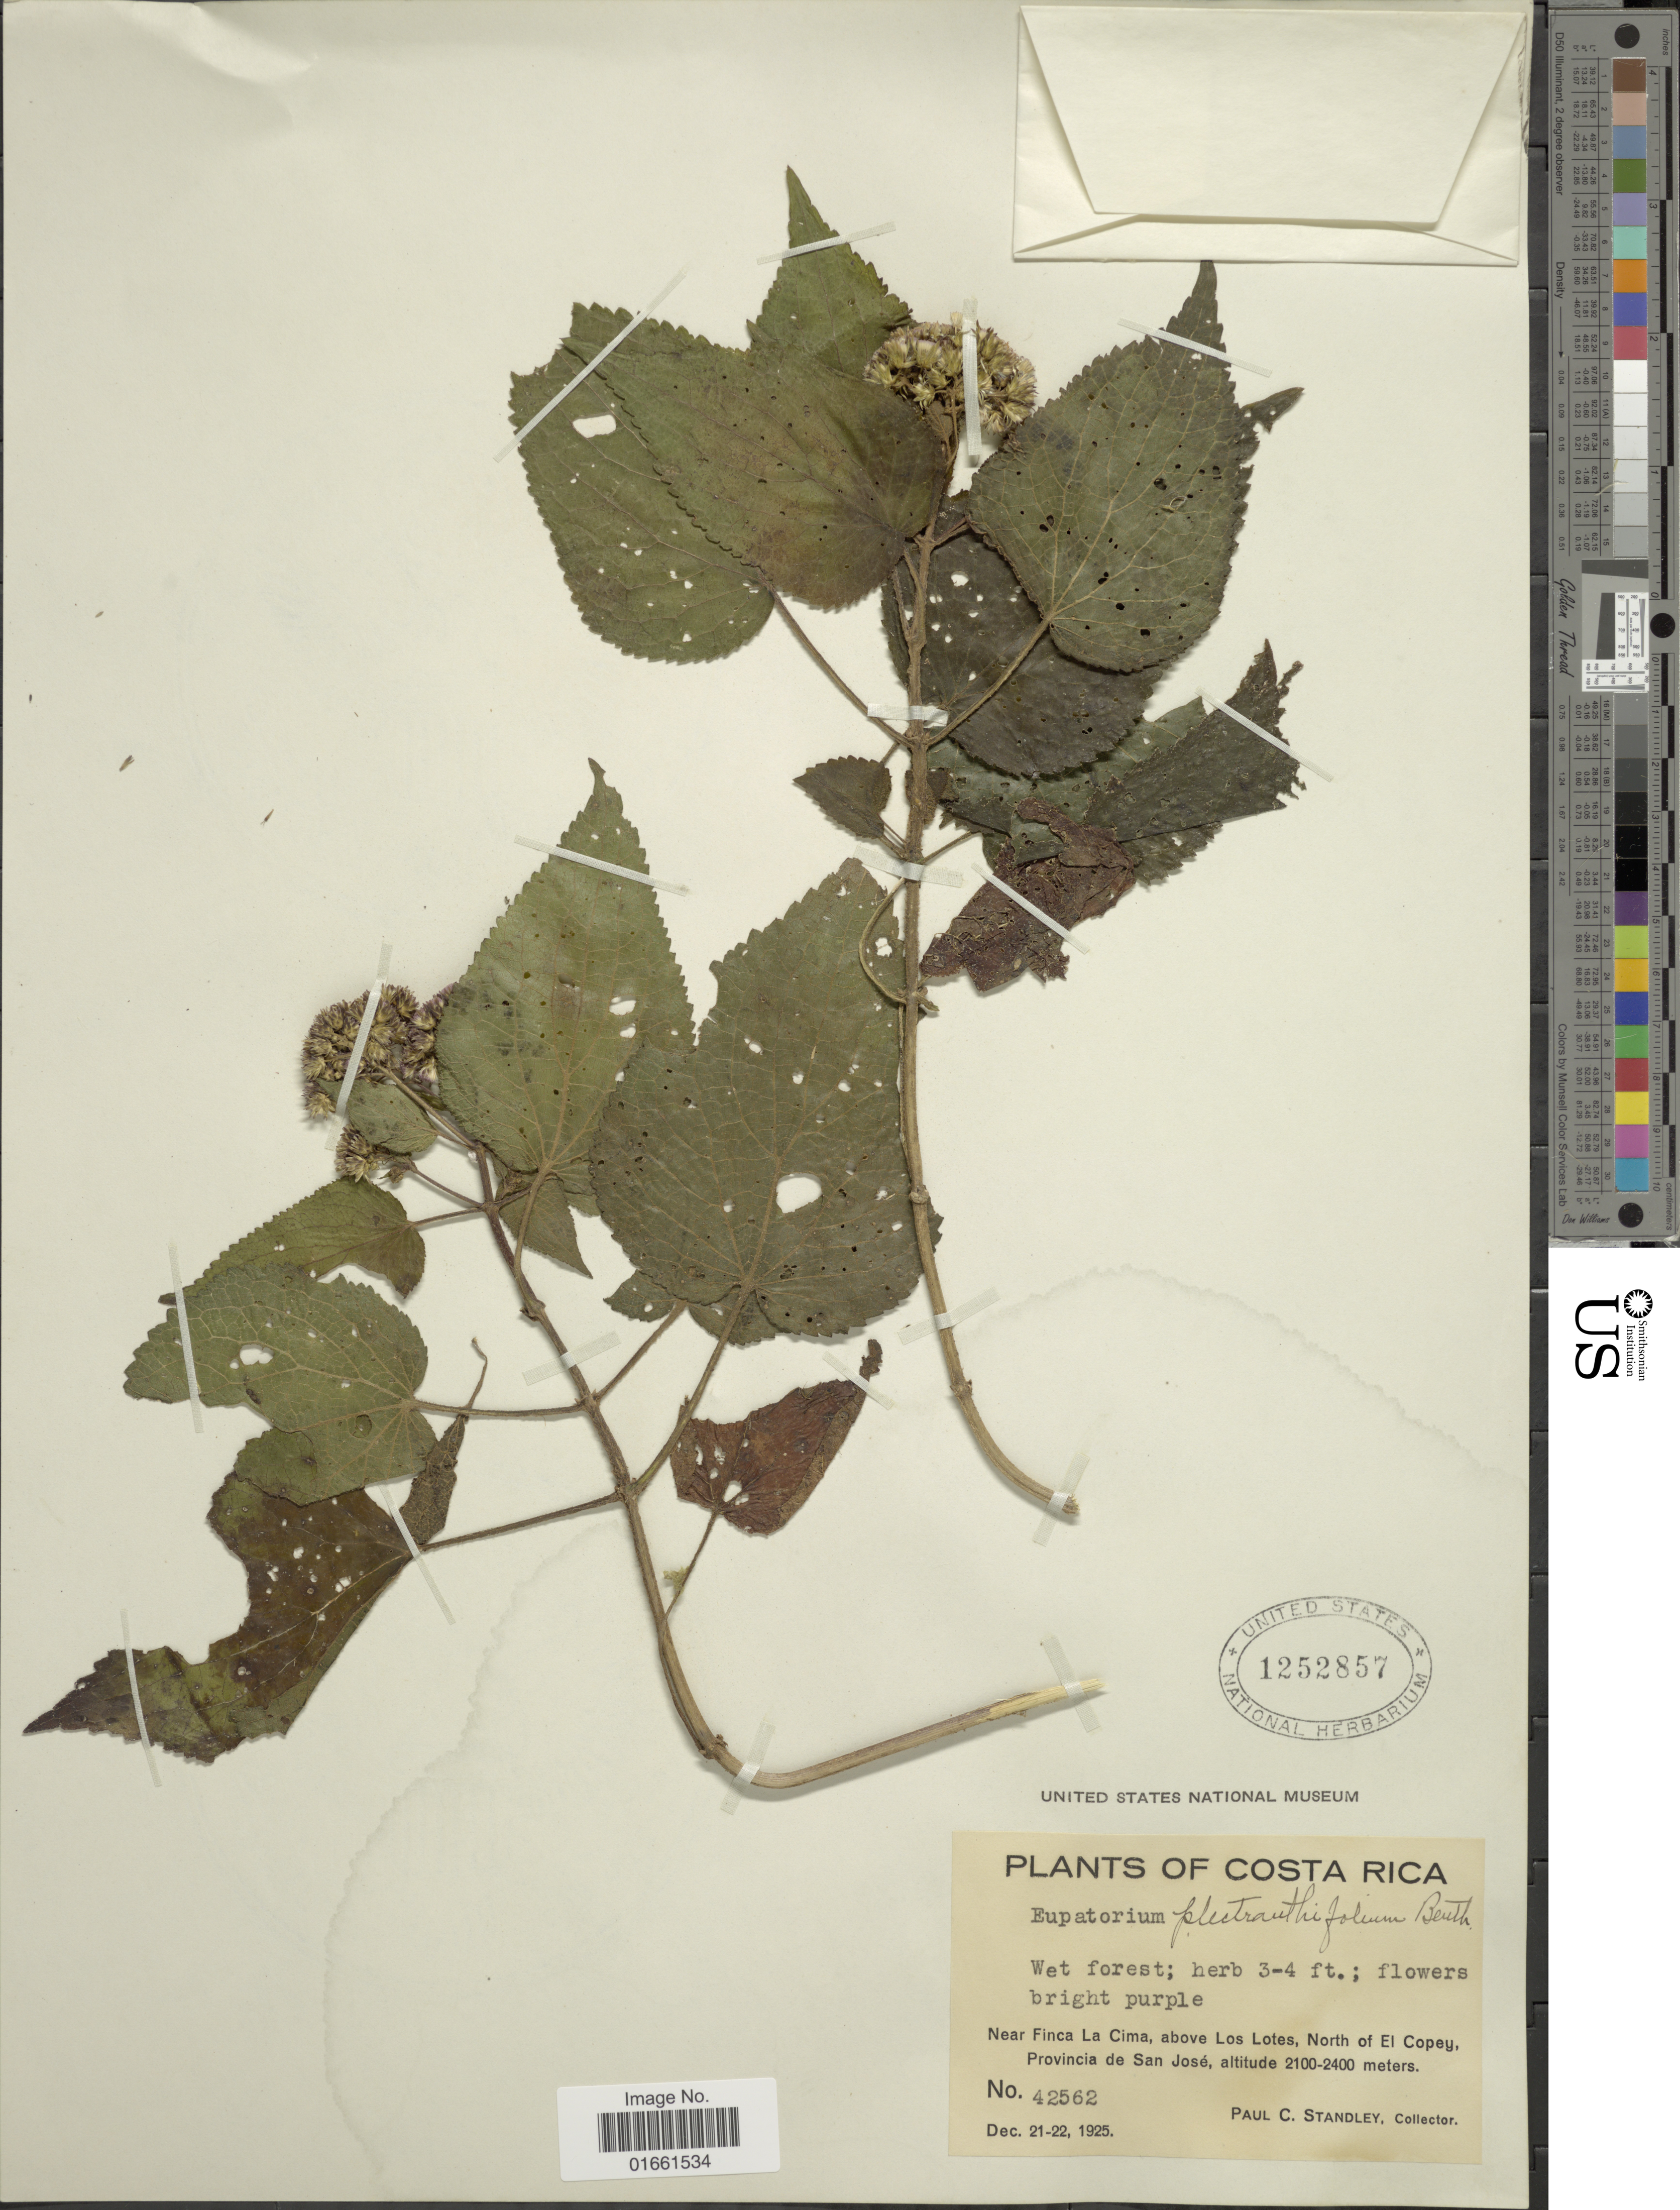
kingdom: Plantae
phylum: Tracheophyta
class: Magnoliopsida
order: Asterales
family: Asteraceae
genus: Fleischmannia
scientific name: Fleischmannia plectranthifolia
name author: (Benth. ex Oerst.) R.M. King & H. Rob.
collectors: P. C. Standley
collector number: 42562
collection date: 1925-12-21/1925-12-22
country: Costa Rica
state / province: San José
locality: Near Finca La Cima, above Los Lotes, North of El Copey, Provincia de San Jose.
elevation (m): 2100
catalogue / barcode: US 1252857